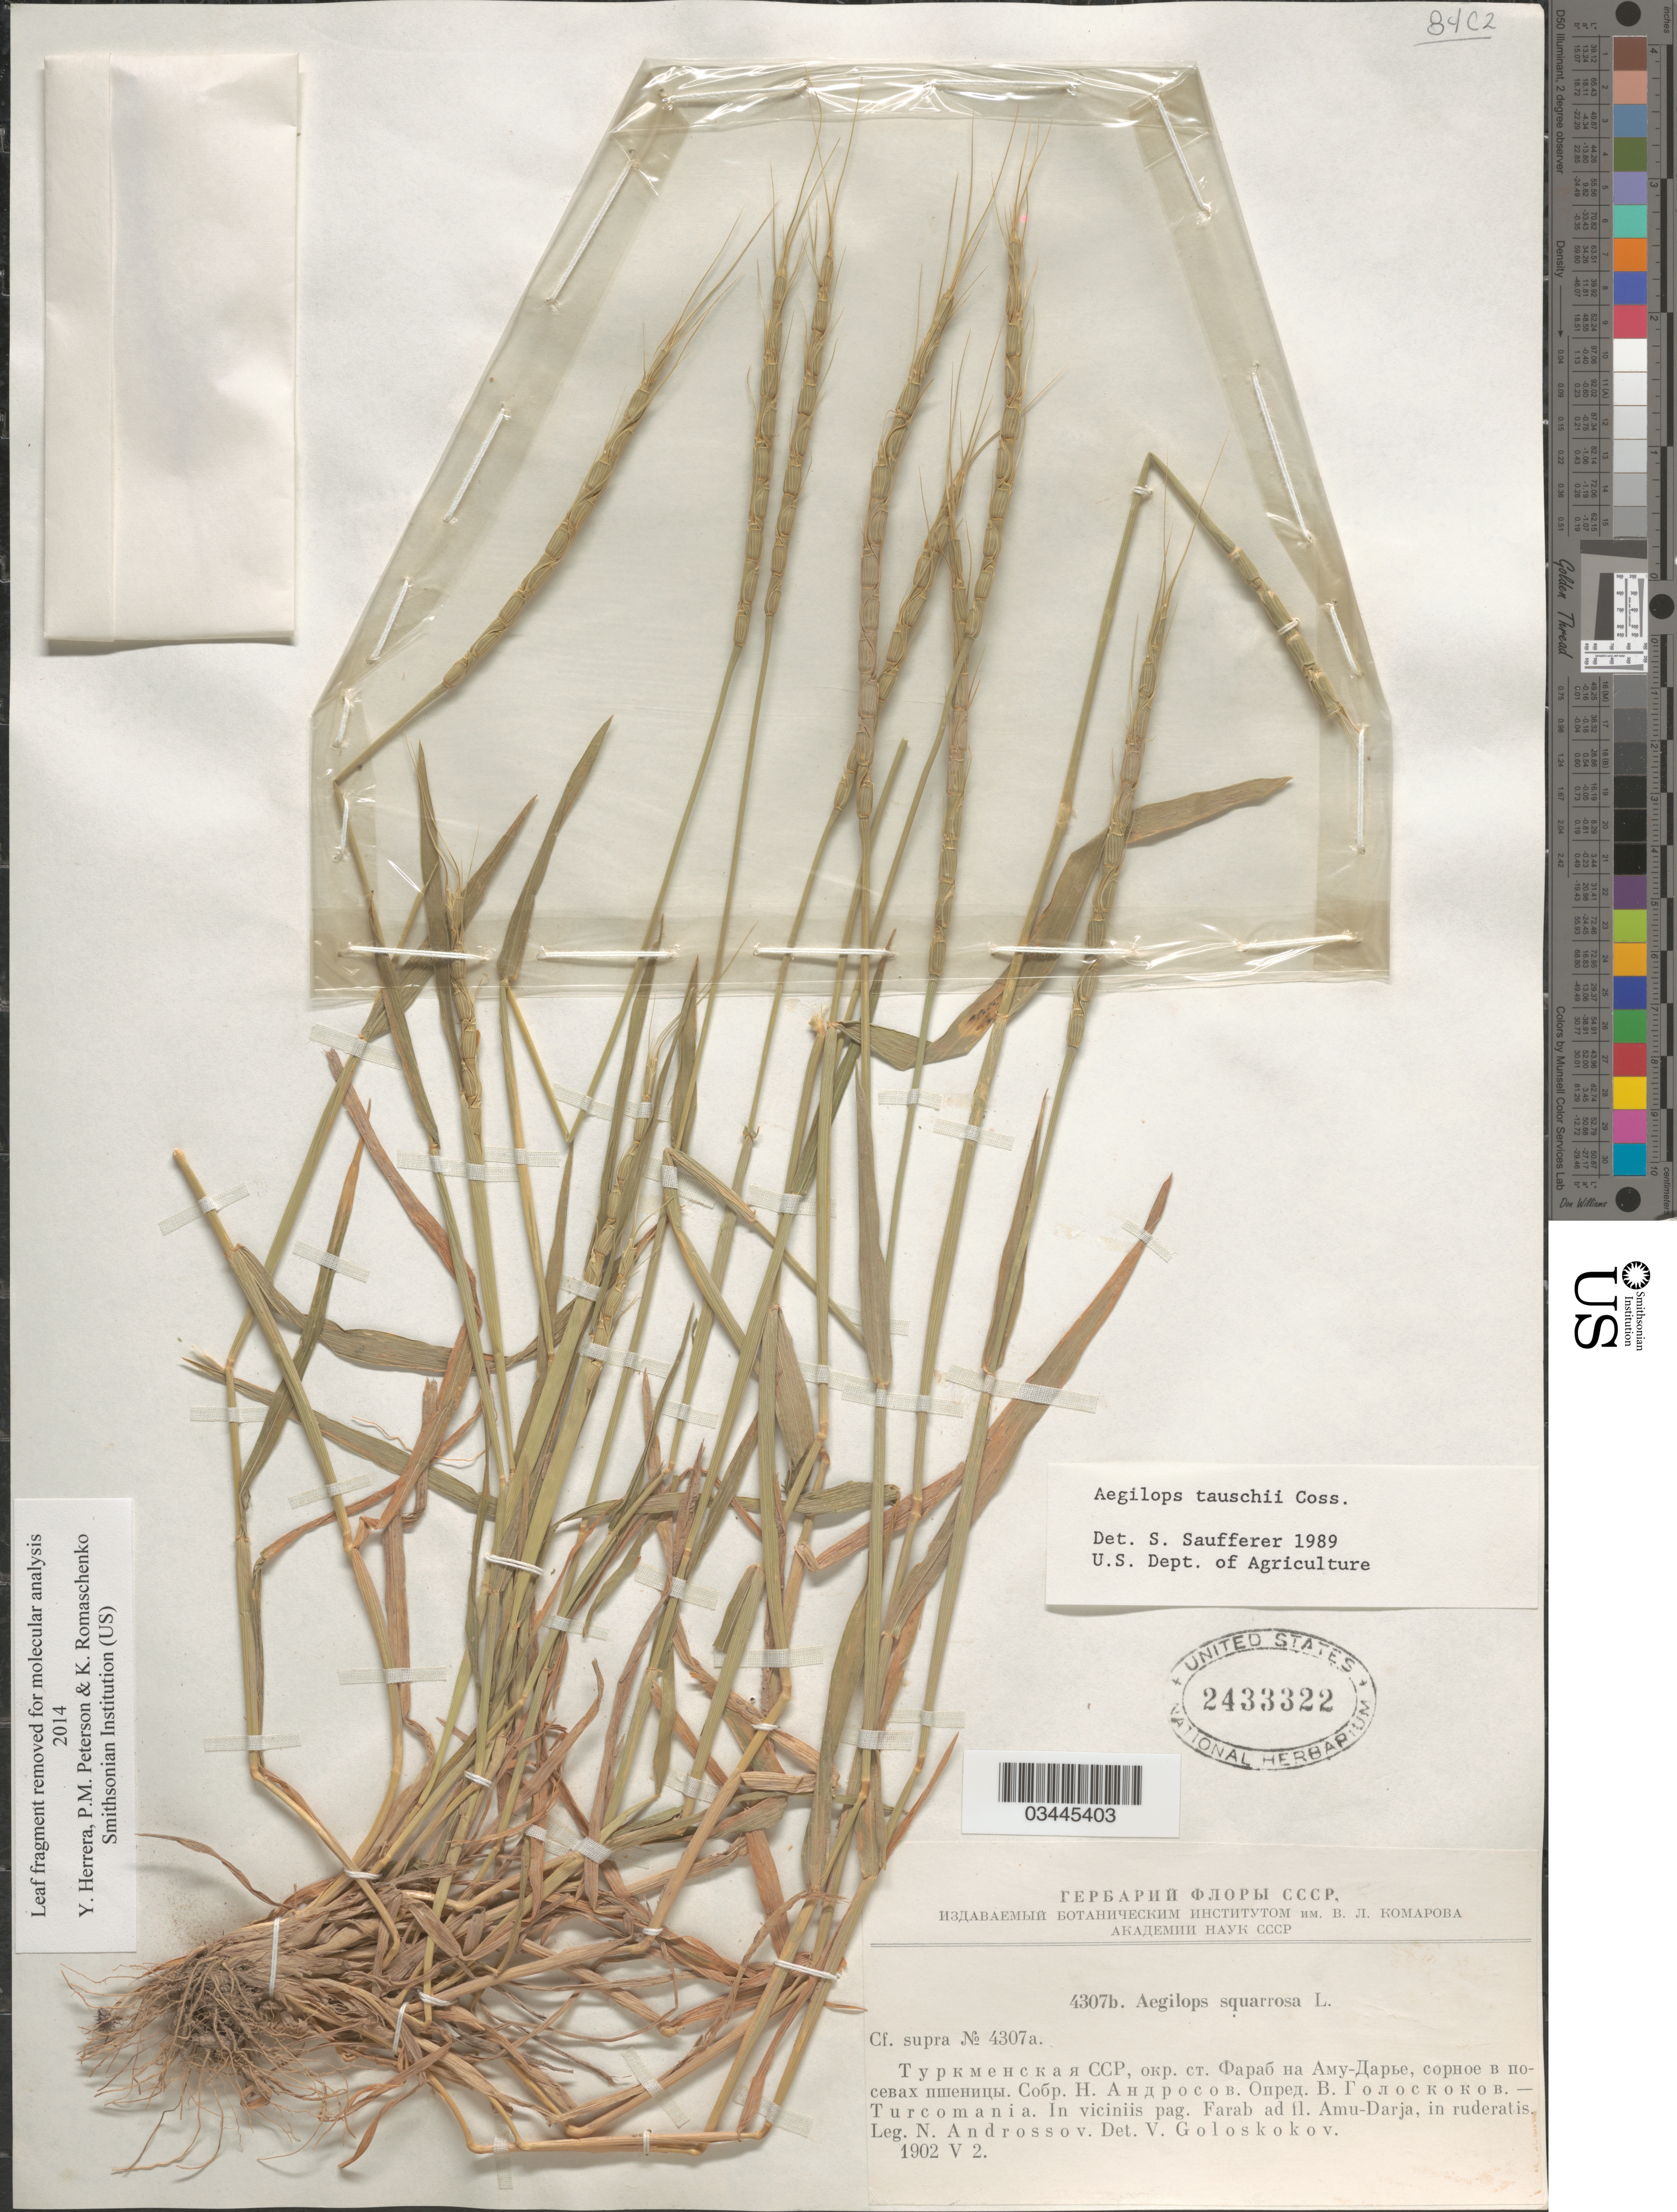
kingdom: Plantae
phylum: Tracheophyta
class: Liliopsida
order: Poales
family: Poaceae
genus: Aegilops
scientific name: Aegilops tauschii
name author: Coss.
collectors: N. Androssov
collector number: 4307b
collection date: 1902-05-02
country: Turkmenistan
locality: Turcomania. In viciniis pag. Farab ad fl. Amu-Darja, in ruderatis.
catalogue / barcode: US 2433322